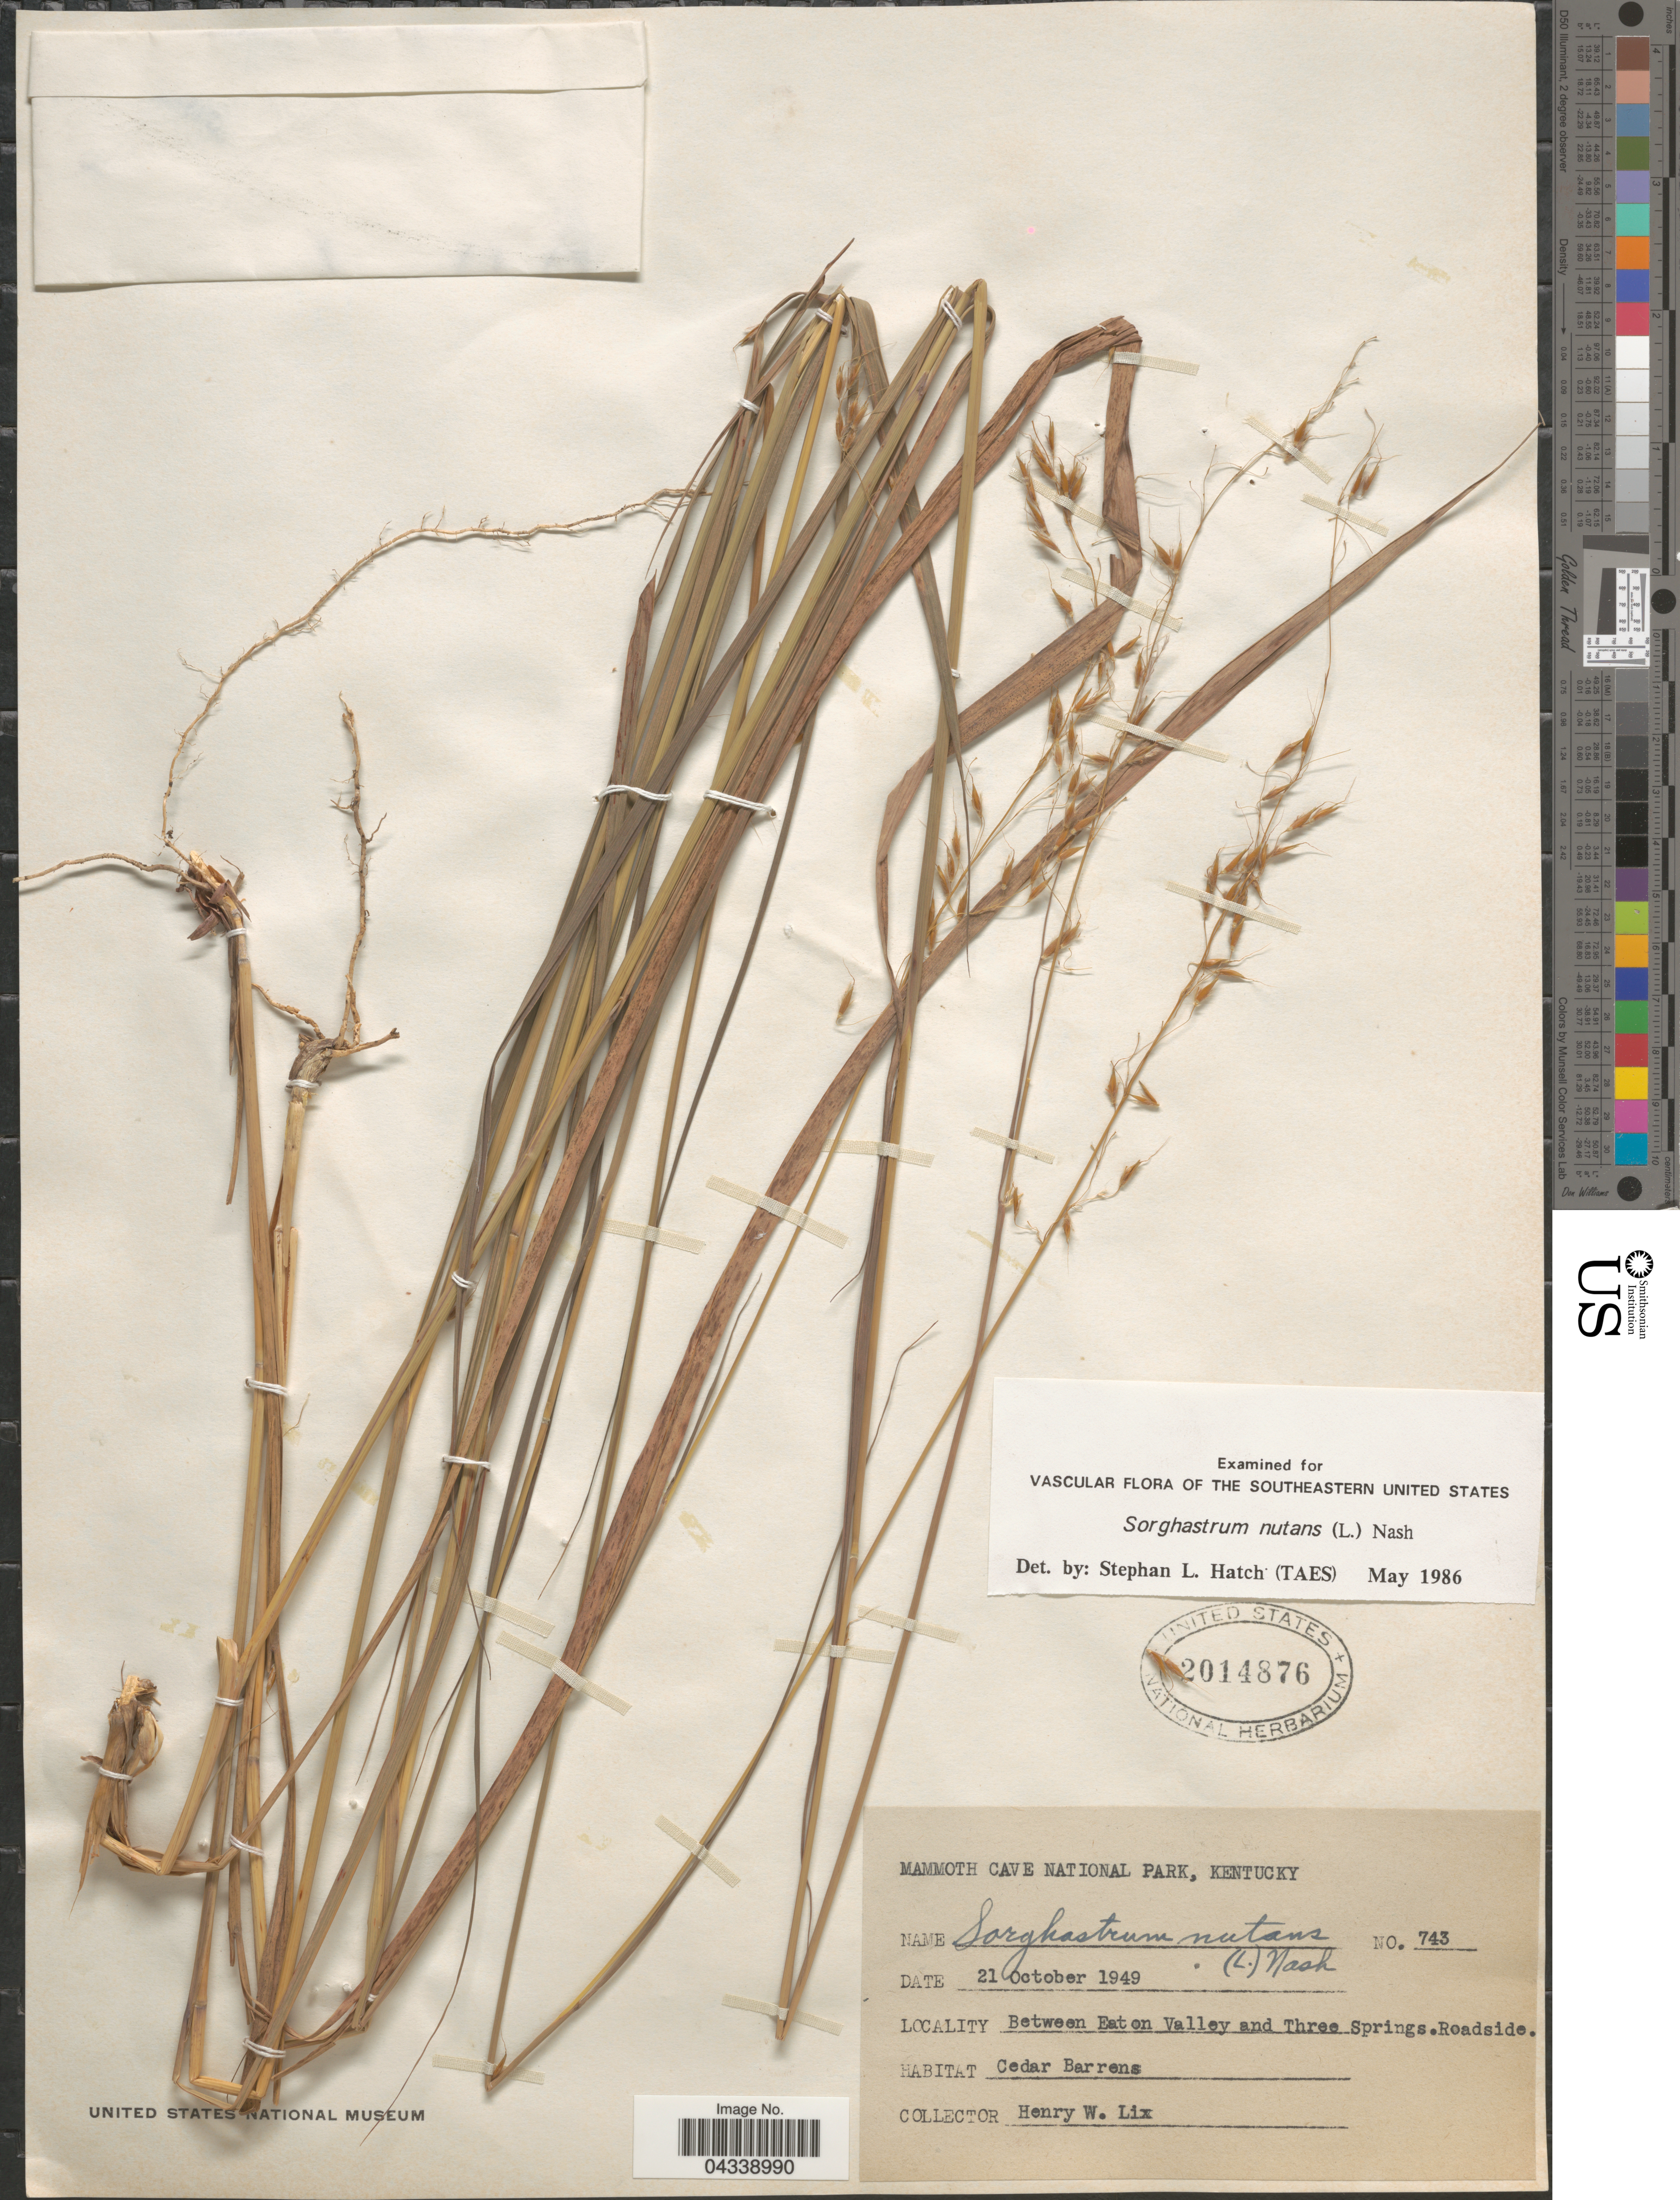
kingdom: Plantae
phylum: Tracheophyta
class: Liliopsida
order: Poales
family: Poaceae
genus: Sorghastrum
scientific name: Sorghastrum nutans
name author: (L.) Nash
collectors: H. W. Lix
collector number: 743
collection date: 1949-10-21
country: United States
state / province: Kentucky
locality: Mammoth Cave National Park. Between Eaton Valley and Three Springs. Roadside.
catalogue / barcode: US 2014876